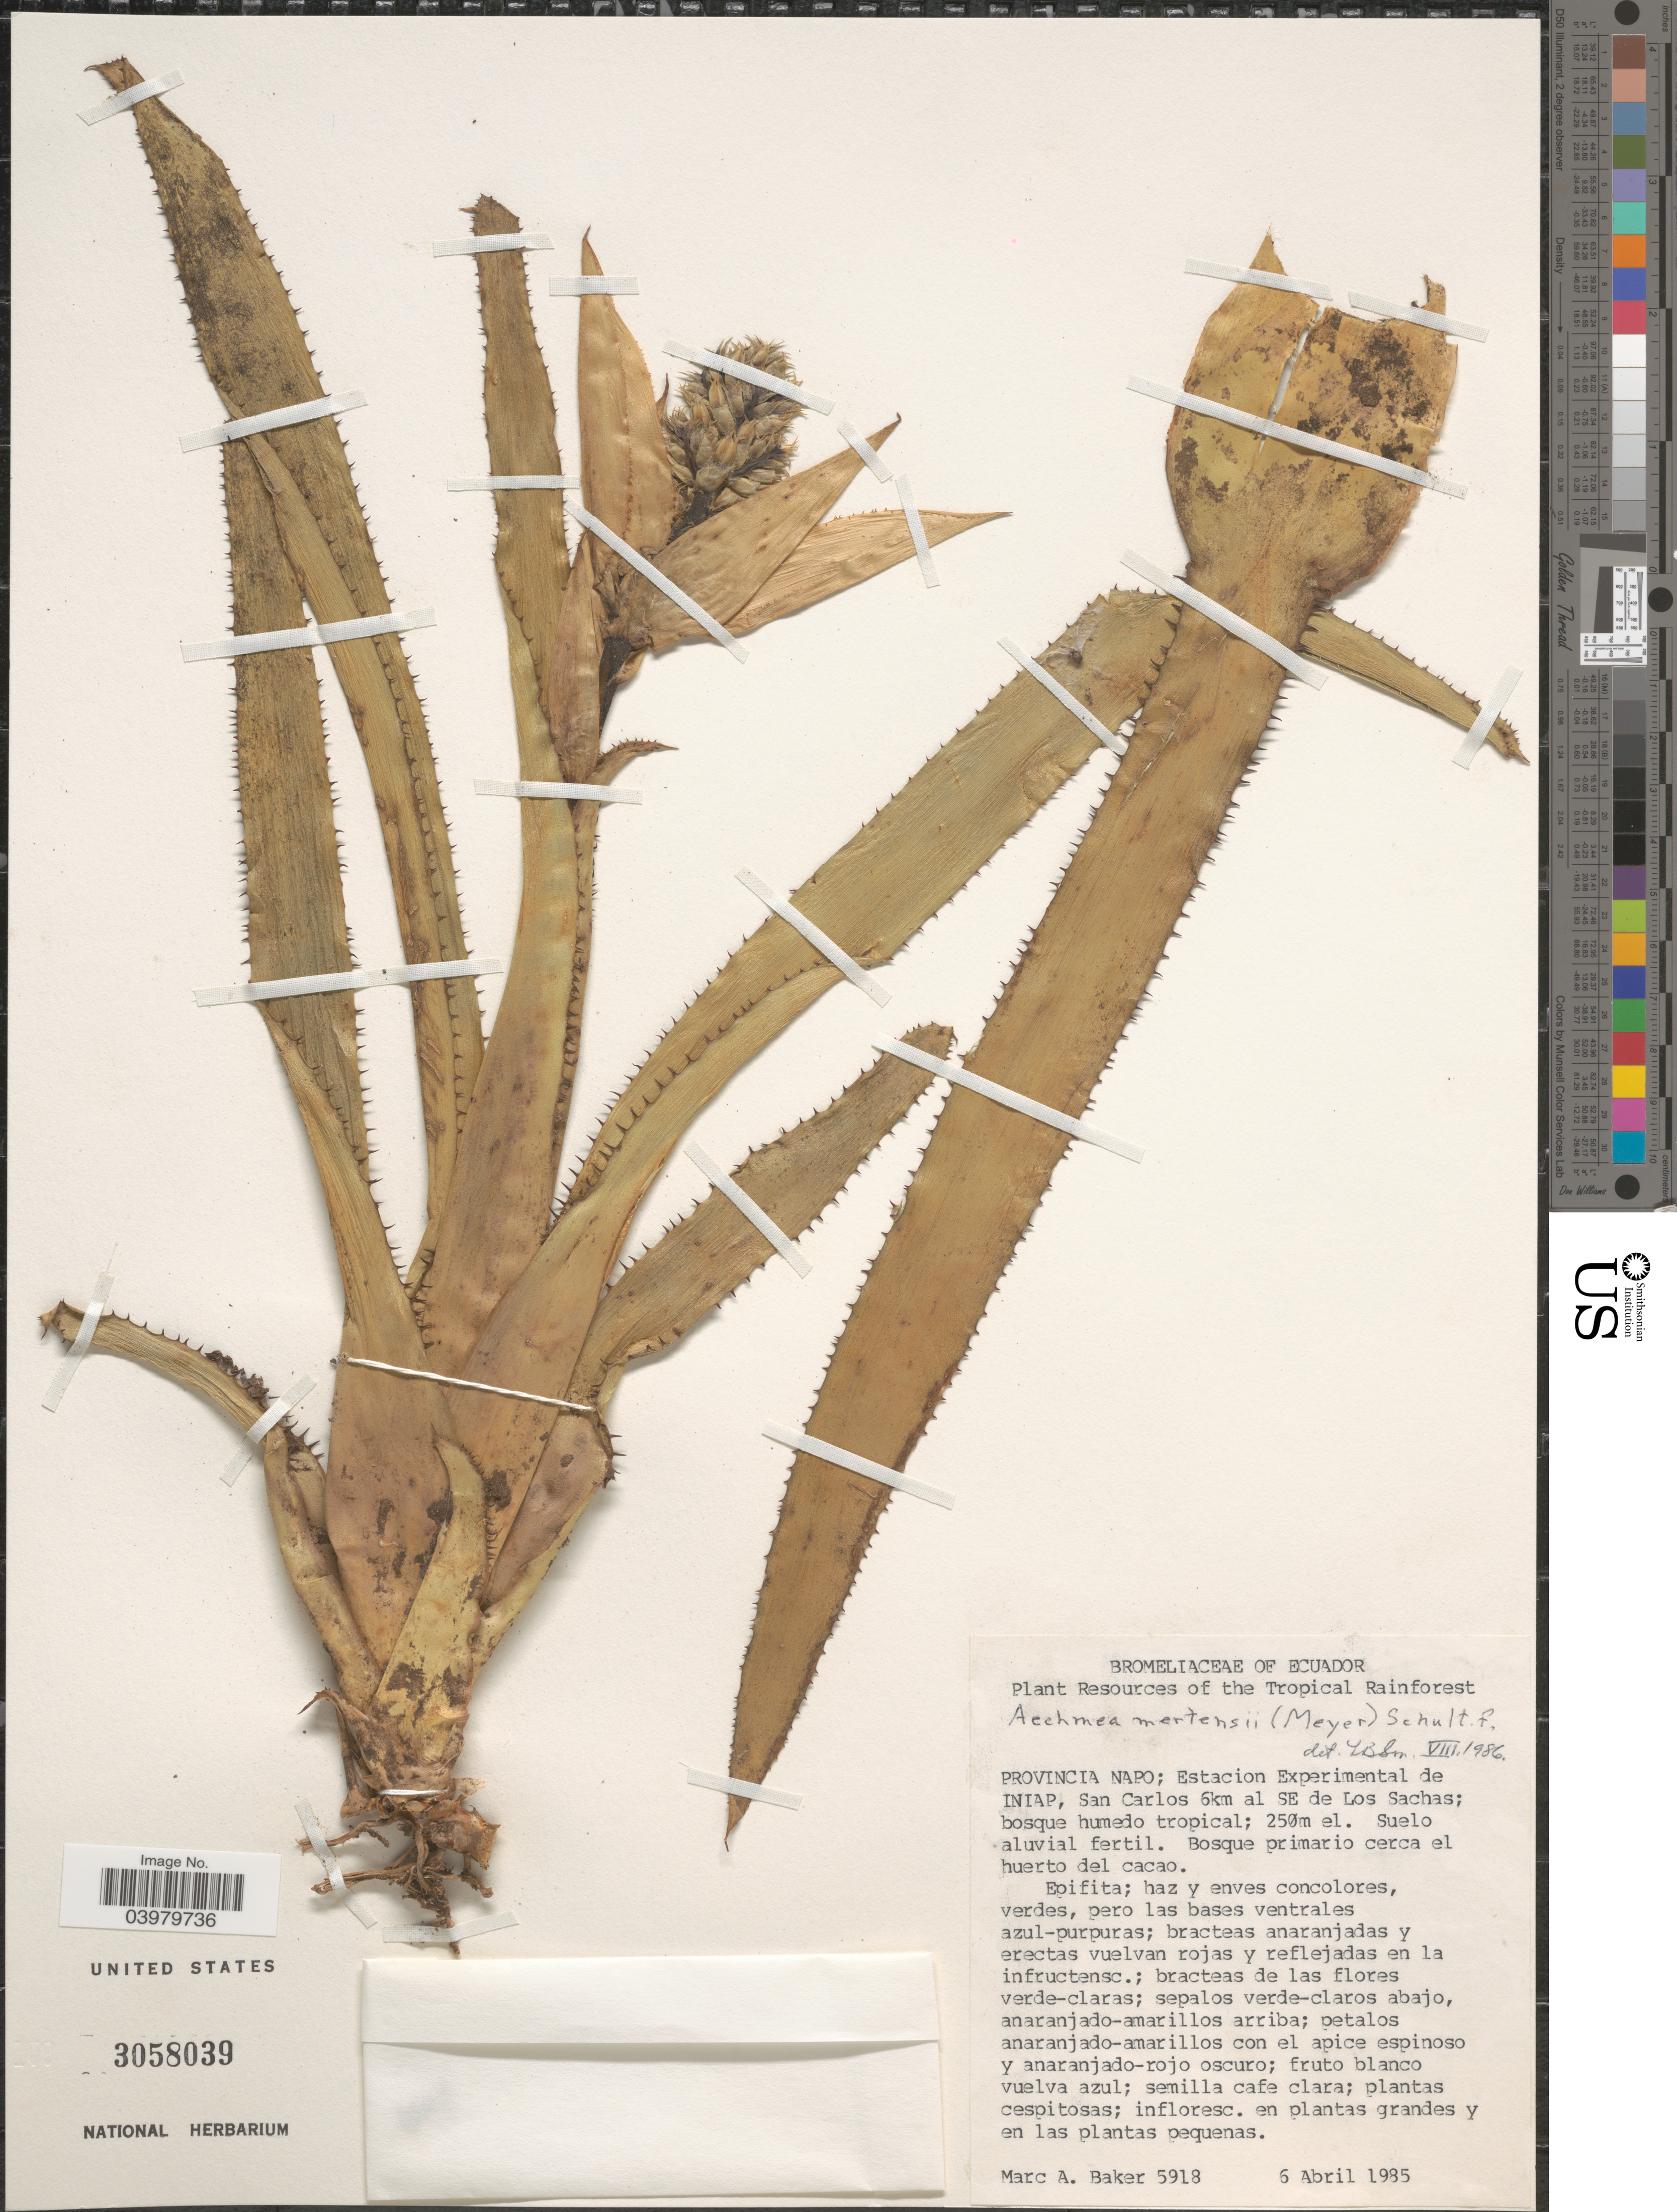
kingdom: Plantae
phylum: Tracheophyta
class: Liliopsida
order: Poales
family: Bromeliaceae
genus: Aechmea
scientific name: Aechmea mertensii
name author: (G. Mey.) Schult. & Schult. f.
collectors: M. A. Baker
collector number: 5918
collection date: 1985-04-06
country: Ecuador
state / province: Napo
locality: Estacion Experimental de Iniap, San Carlos 6km al SE de Los Sachas; bosque humedo tropical.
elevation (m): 250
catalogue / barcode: US 3058039